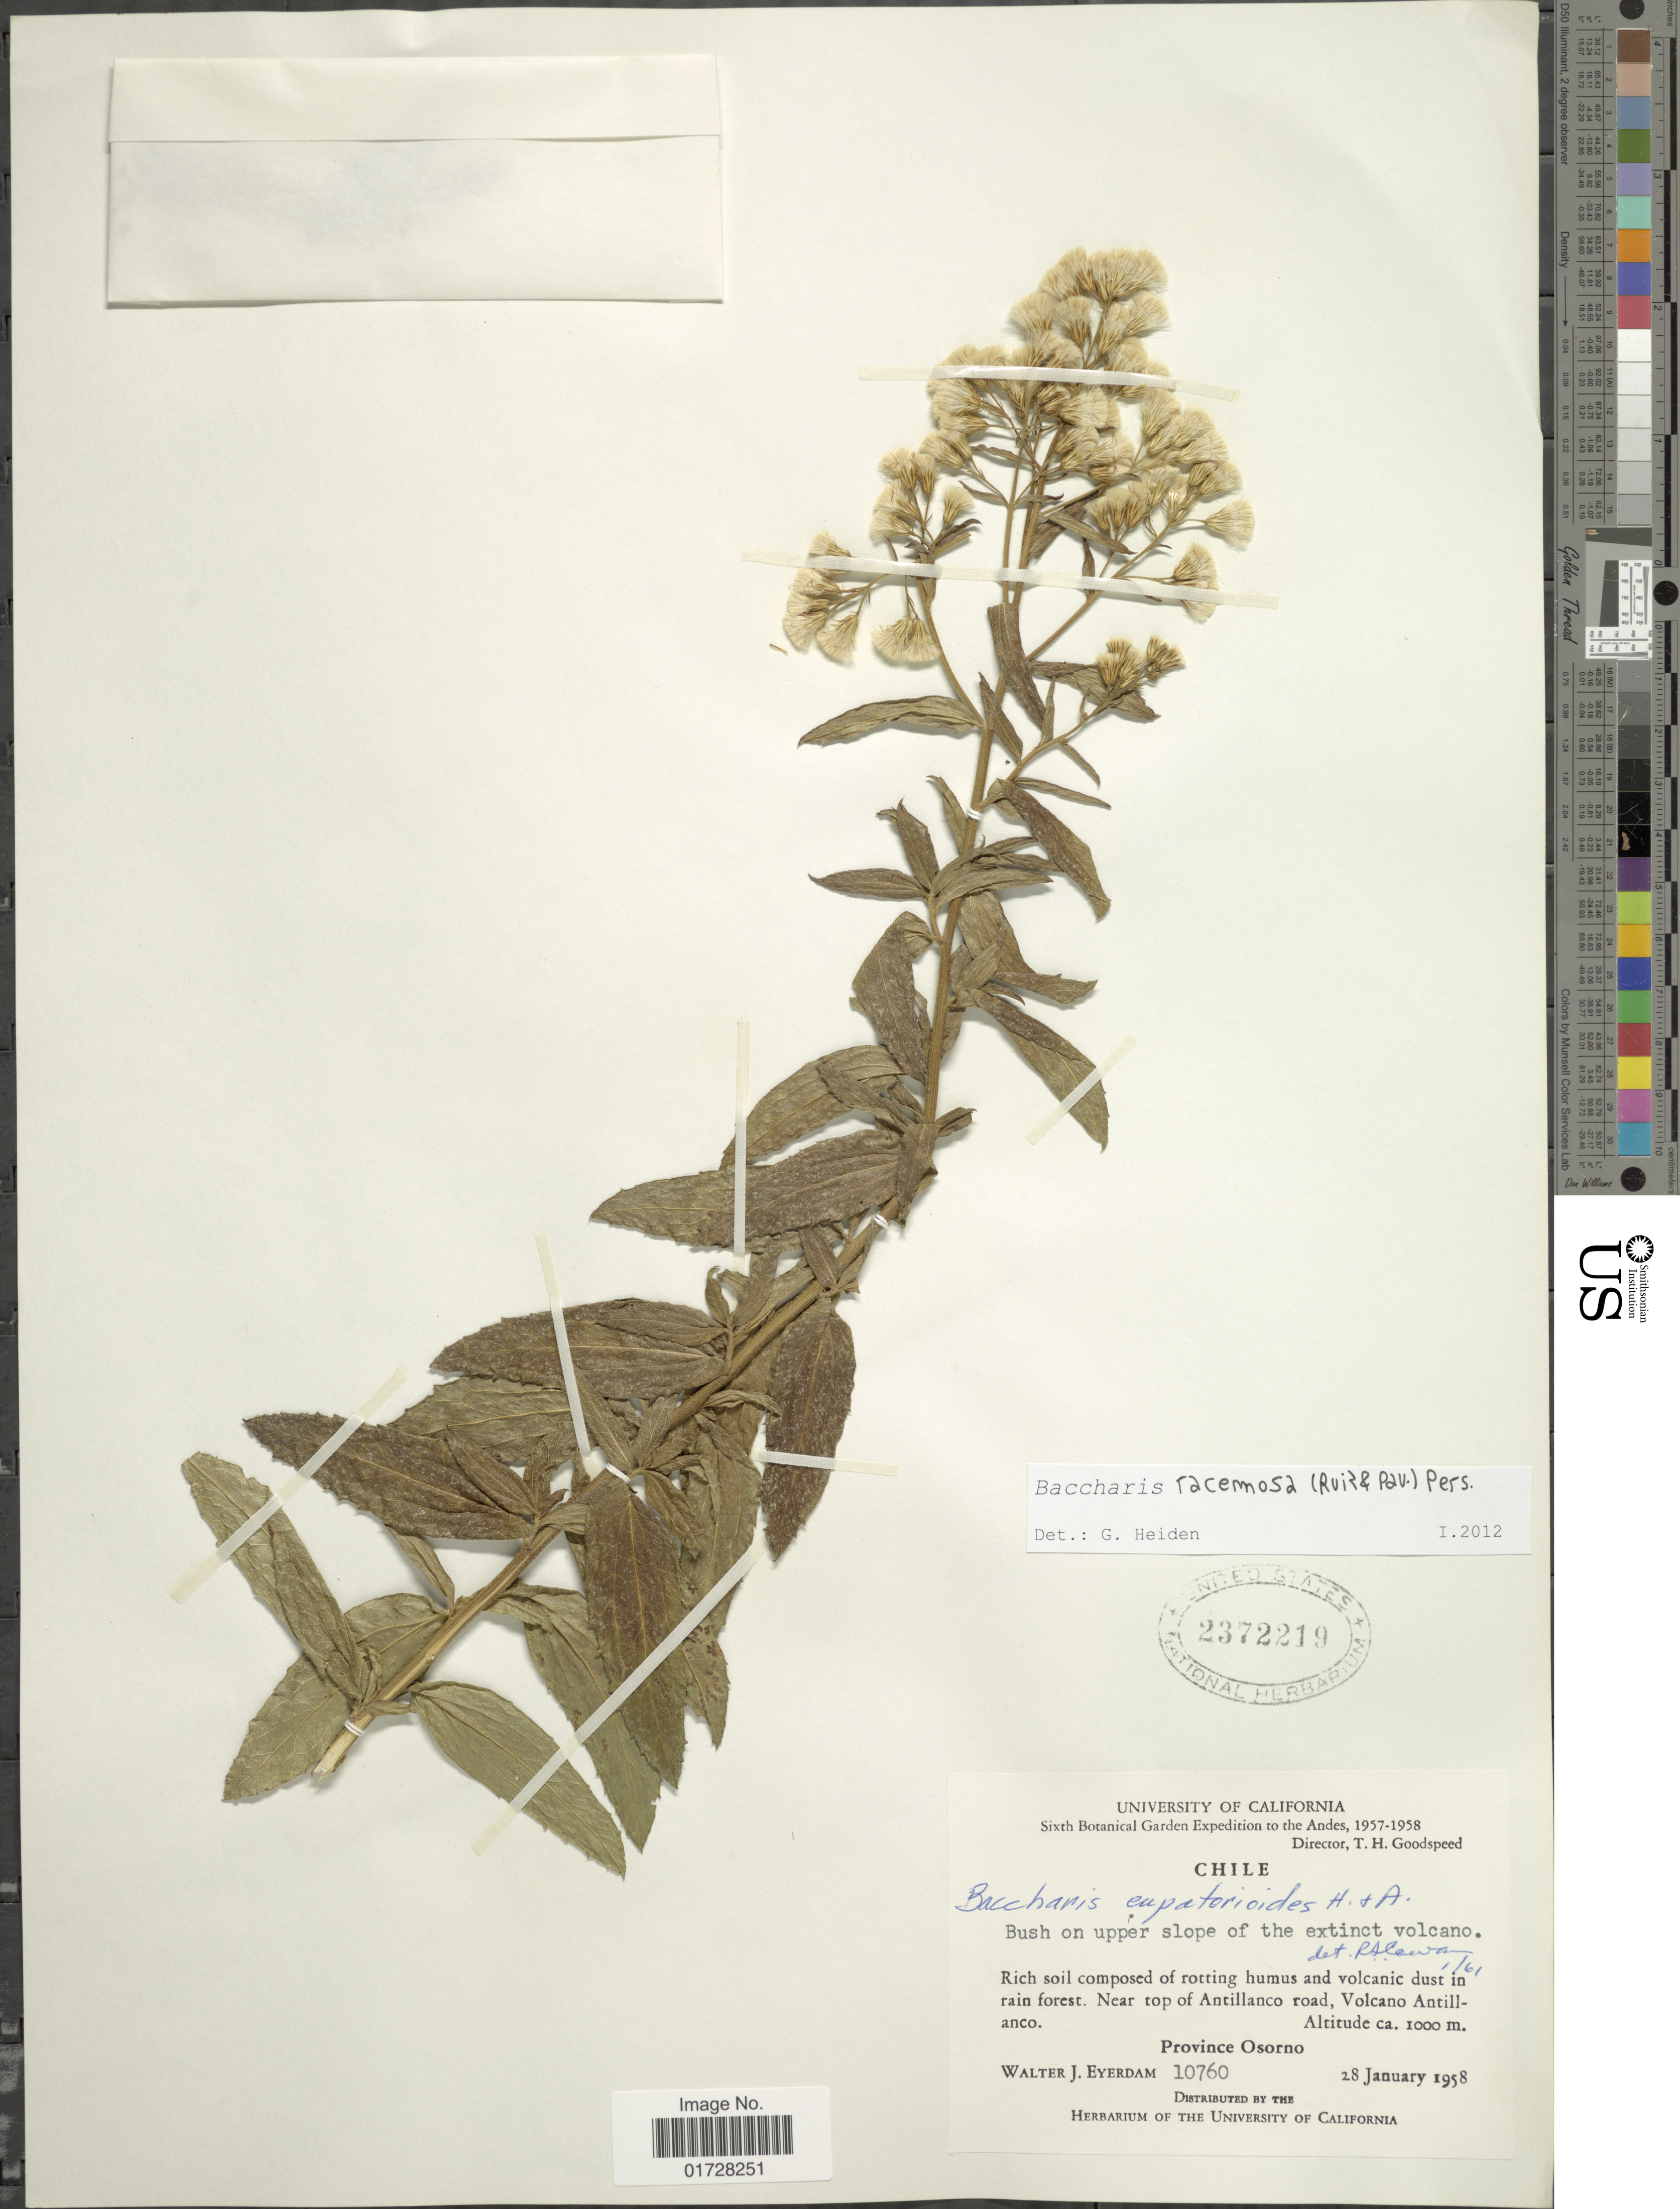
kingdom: Plantae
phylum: Tracheophyta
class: Magnoliopsida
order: Asterales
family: Asteraceae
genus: Baccharis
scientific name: Baccharis racemosa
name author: (Ruiz & Pav.) DC.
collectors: W. J. Eyerdam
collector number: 10760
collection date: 1958-01-28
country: Chile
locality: Near top of Antillanco road, Volcano Antillanco, Province Osorno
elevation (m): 1000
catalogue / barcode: US 2372219